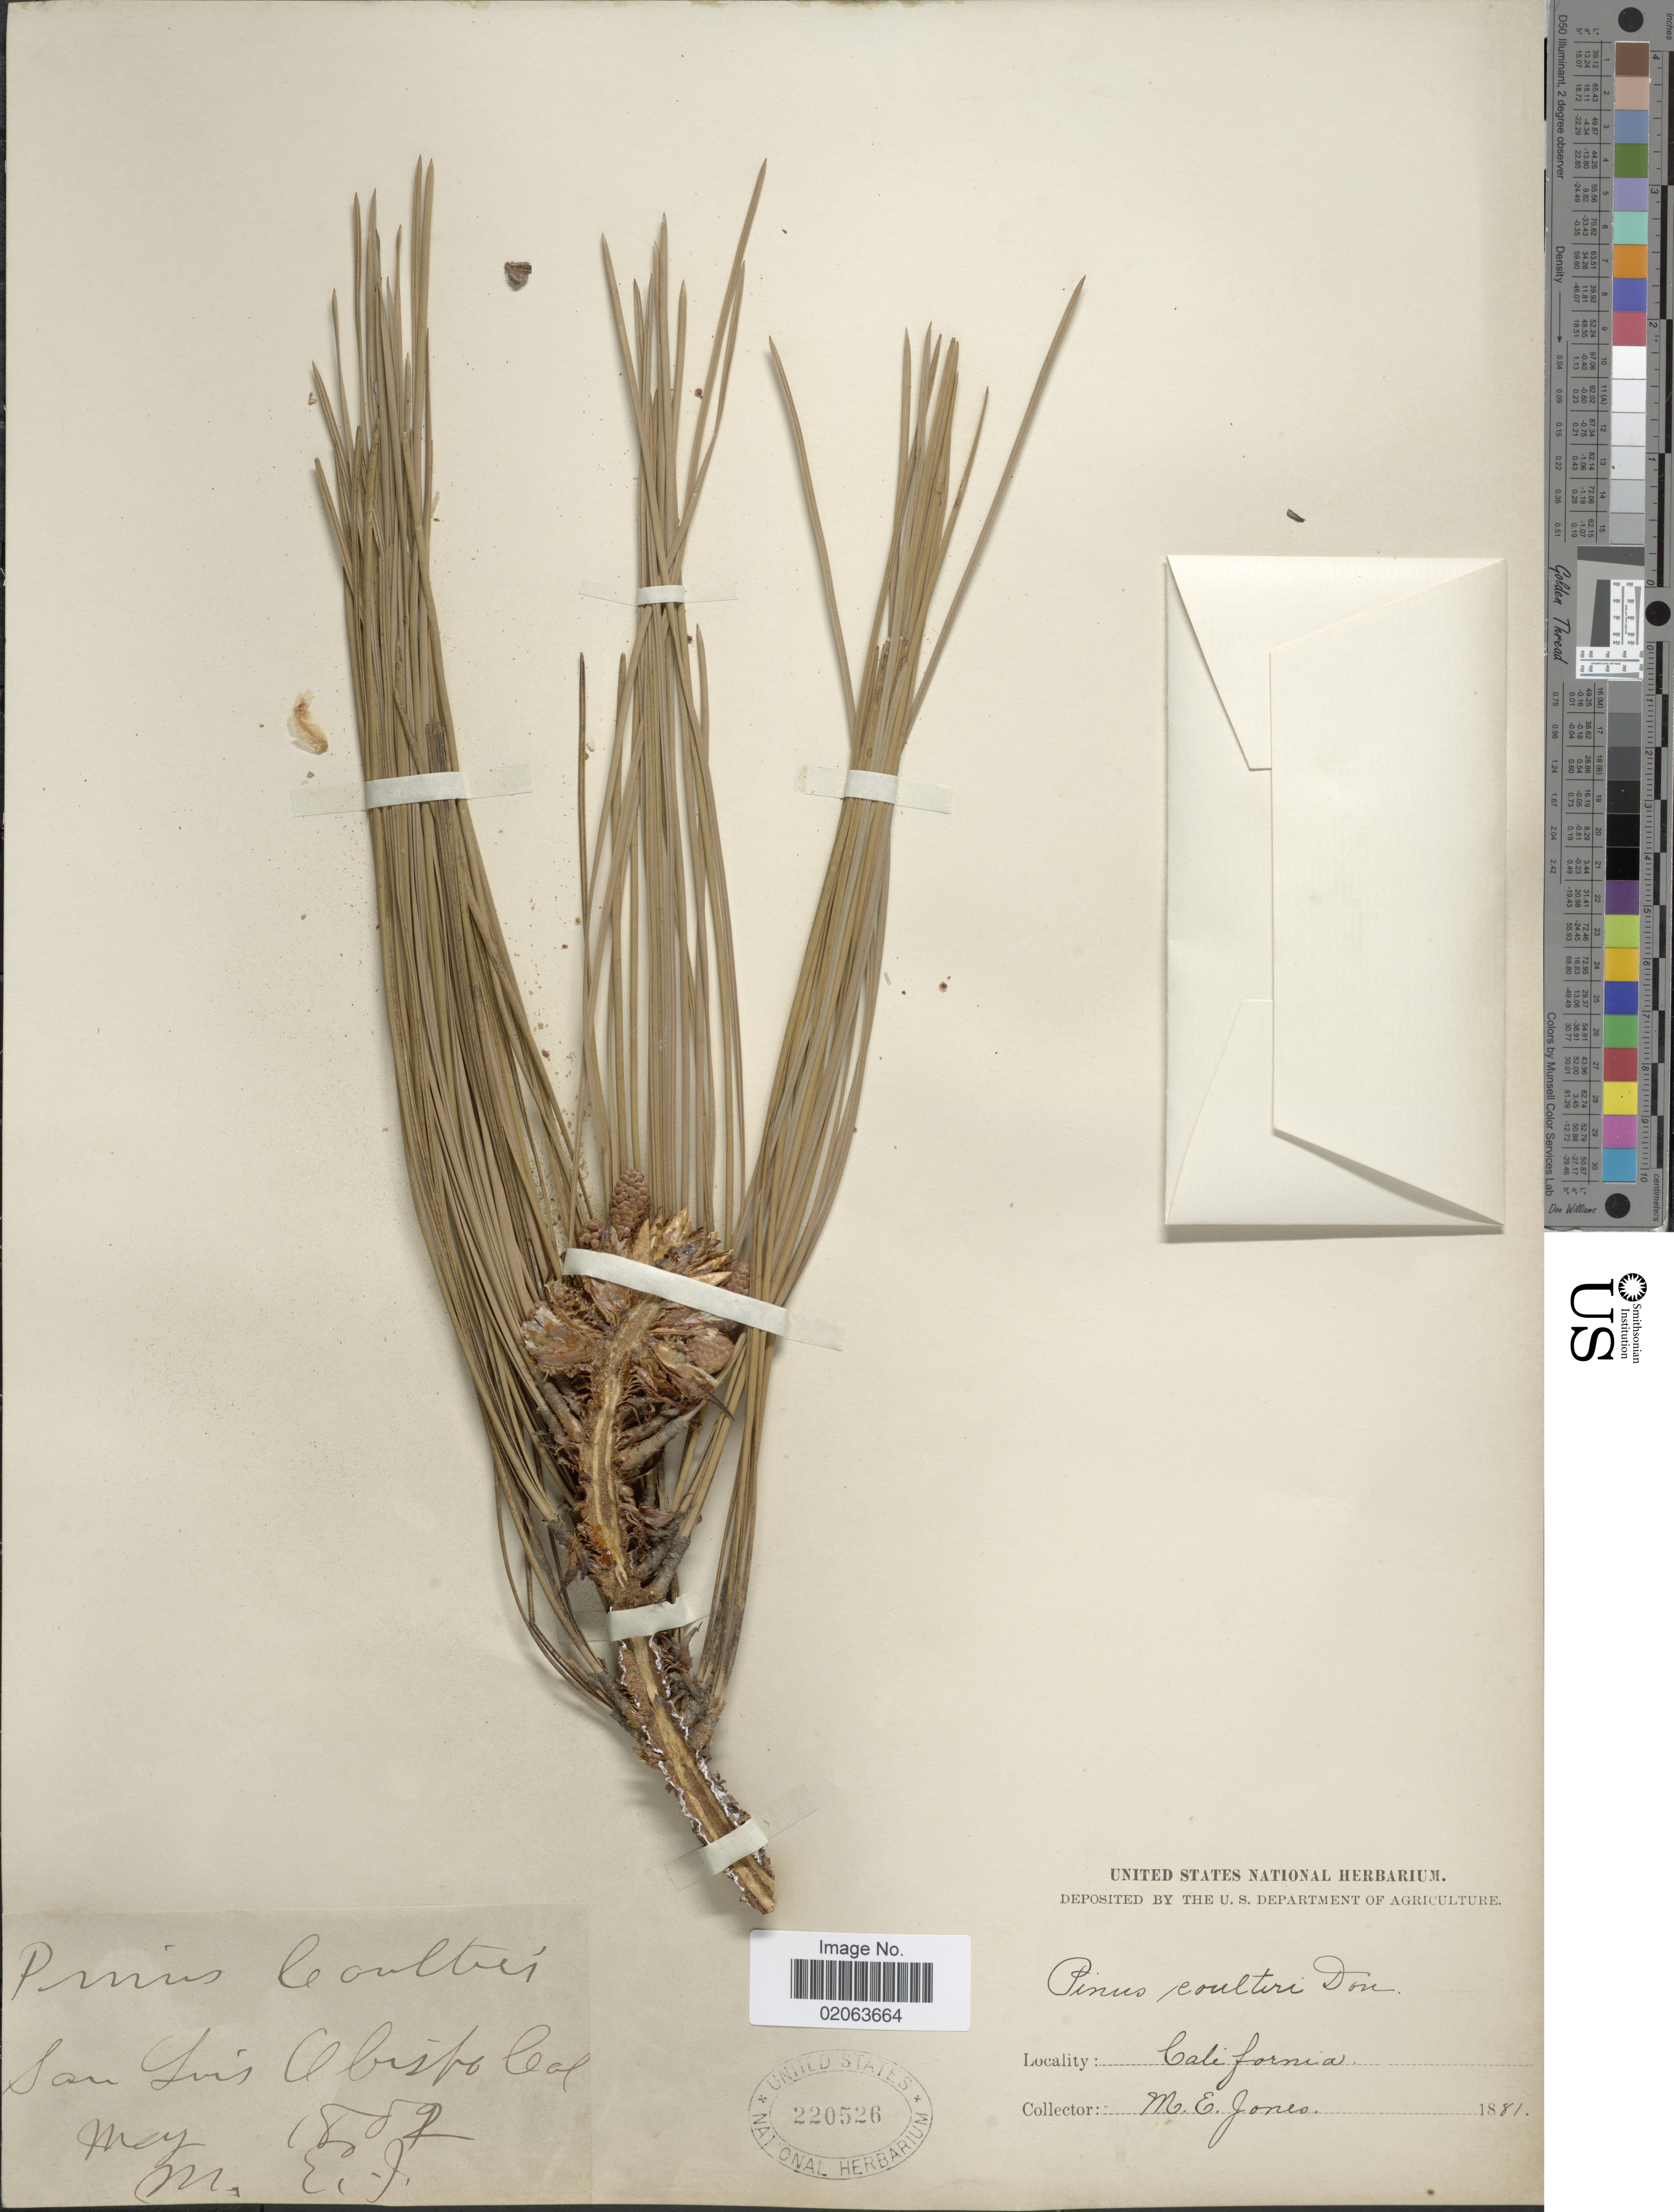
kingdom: Plantae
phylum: Tracheophyta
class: Pinopsida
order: Pinales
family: Pinaceae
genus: Pinus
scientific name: Pinus coulteri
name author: Lamb. ex D. Don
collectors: M. E. Jones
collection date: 1881-05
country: United States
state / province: California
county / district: San Luis Obispo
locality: San Luis Obispo Cal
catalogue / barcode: US 220526